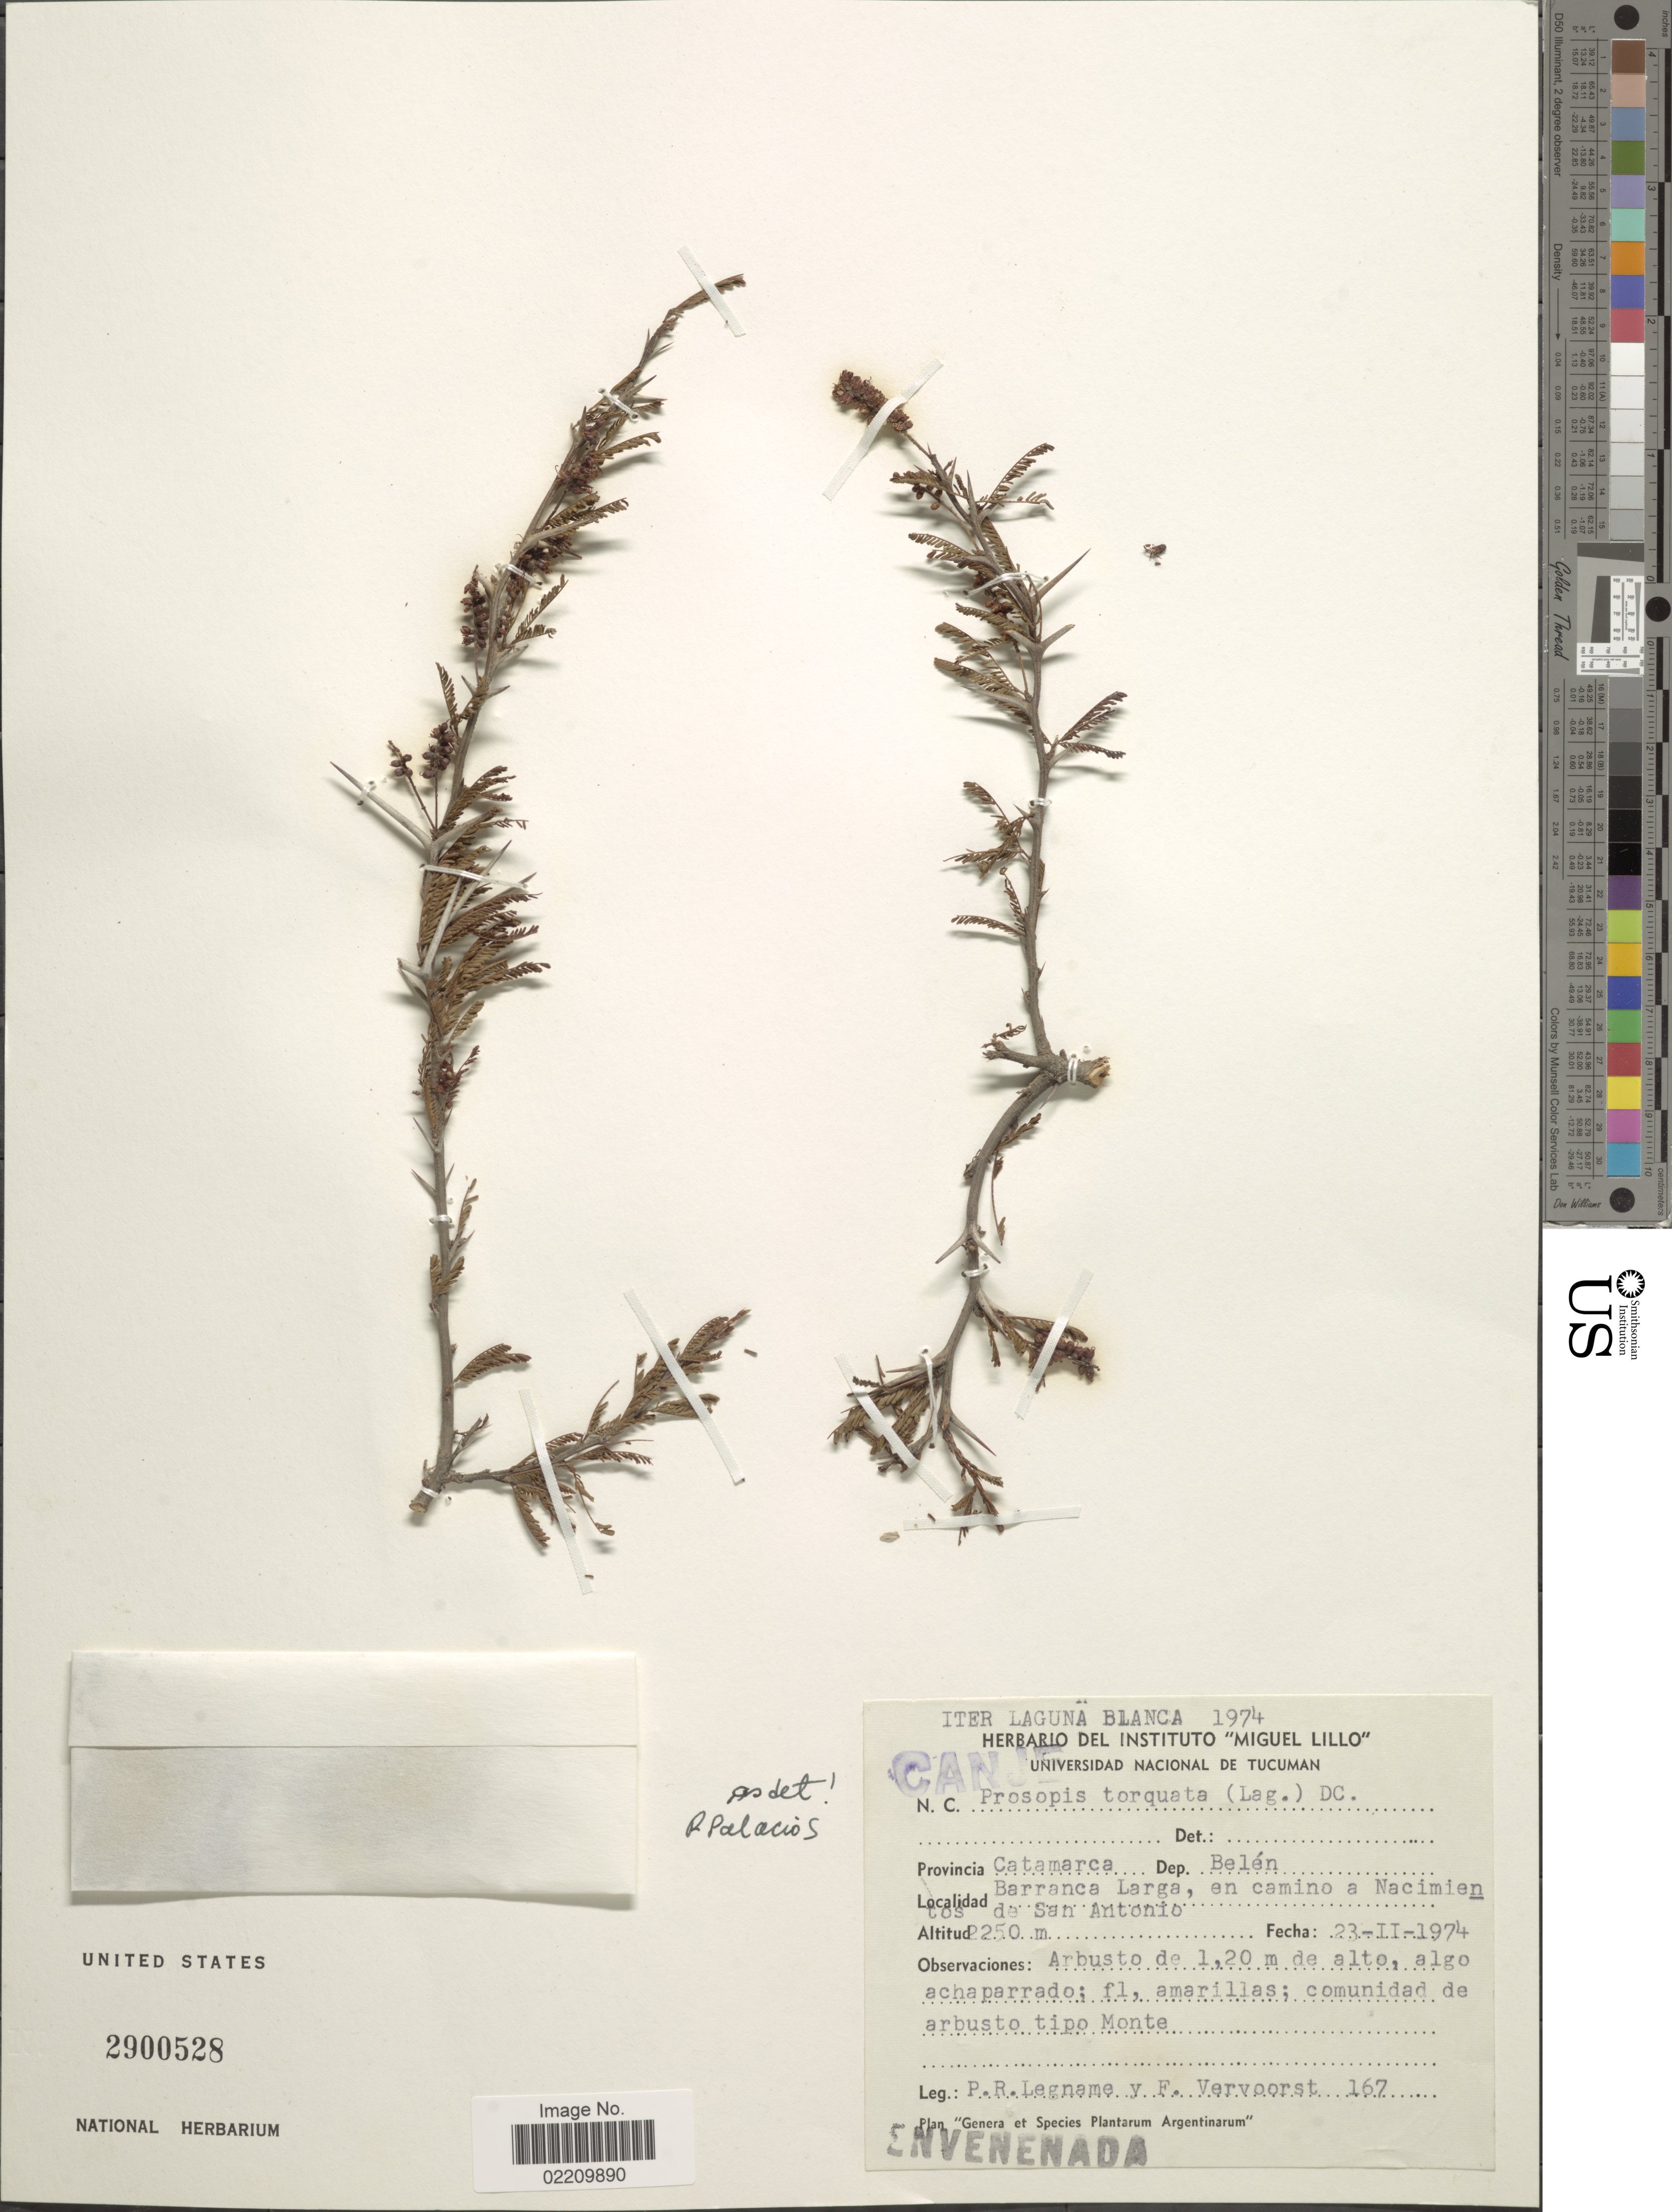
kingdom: Plantae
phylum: Tracheophyta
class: Magnoliopsida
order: Fabales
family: Fabaceae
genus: Strombocarpa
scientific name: Strombocarpa torquata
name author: (Lag.) Hutch.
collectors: P. R. Legname & F. Vervoorst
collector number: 167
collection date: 1974-02-23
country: Argentina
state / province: Catamarca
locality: Dep. Belen, Barranca Larga, en camino a Nacimien cos de San Antonio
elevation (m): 2250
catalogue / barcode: US 2900528